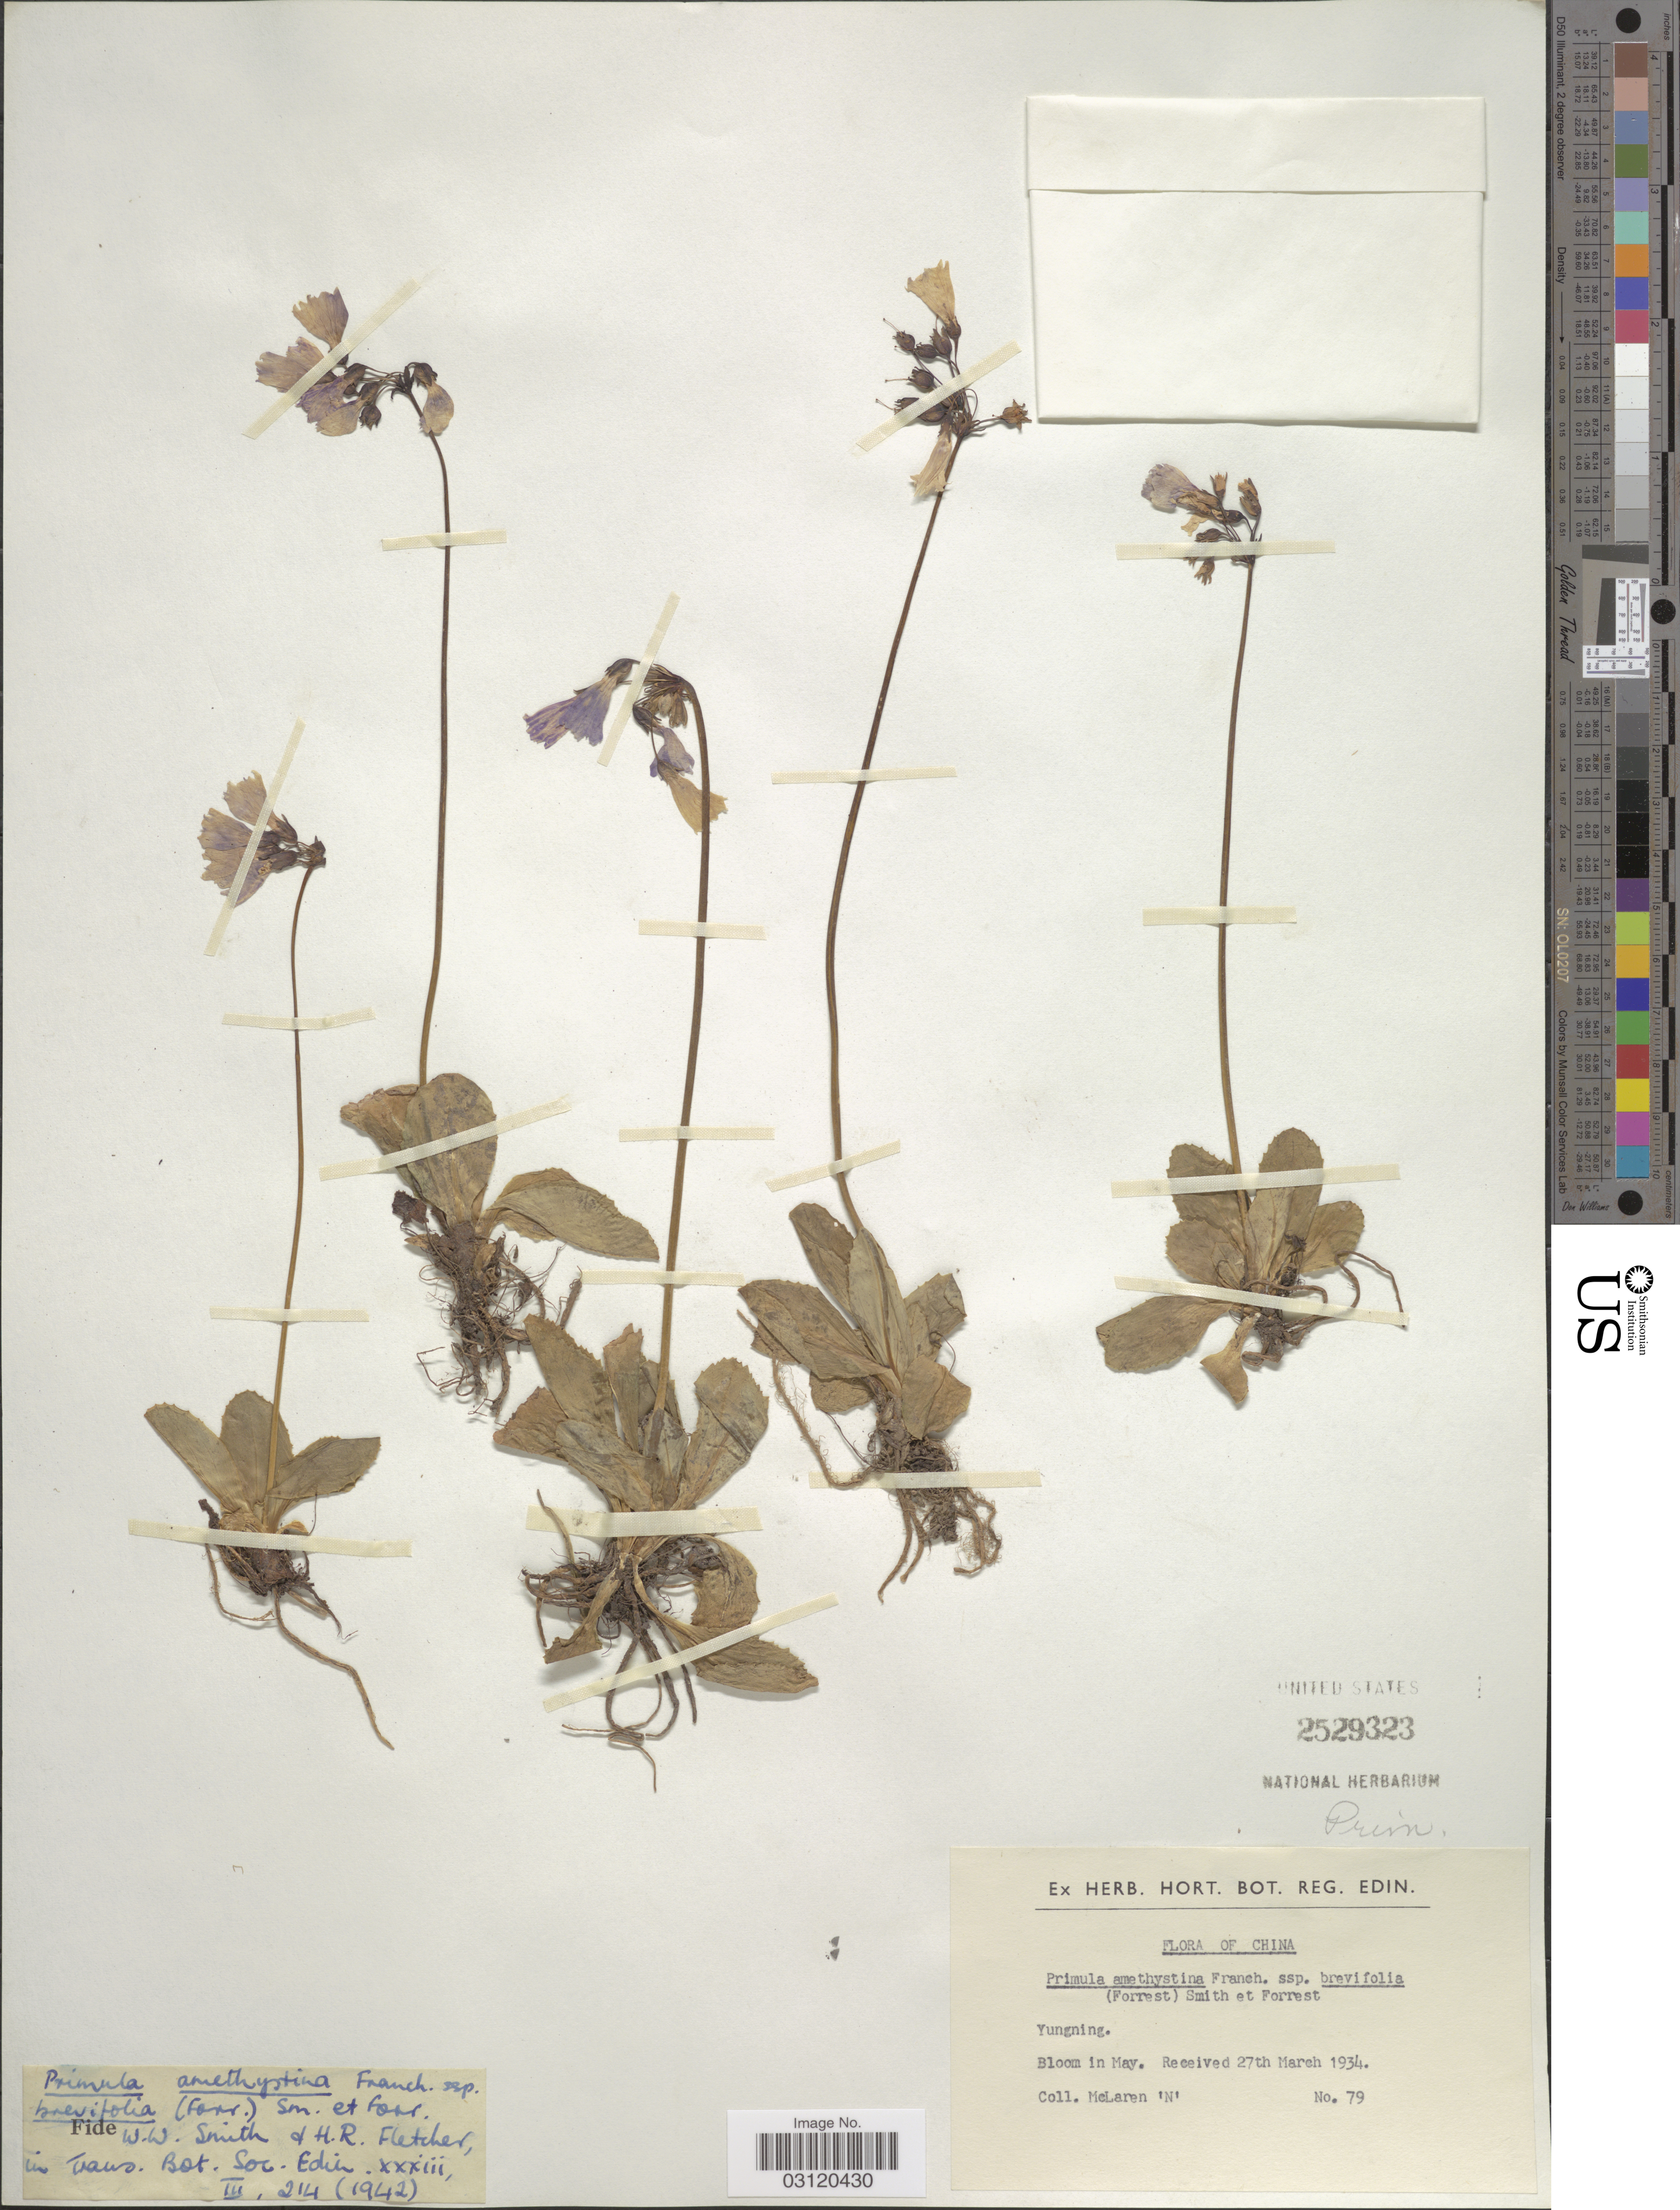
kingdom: Plantae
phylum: Tracheophyta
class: Magnoliopsida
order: Ericales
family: Primulaceae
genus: Primula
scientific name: Primula amethystina subsp. brevifolia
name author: (Forrest) W.W. Sm. & Forrest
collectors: McLaren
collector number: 79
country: China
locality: Yungning.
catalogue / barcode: US 2529323